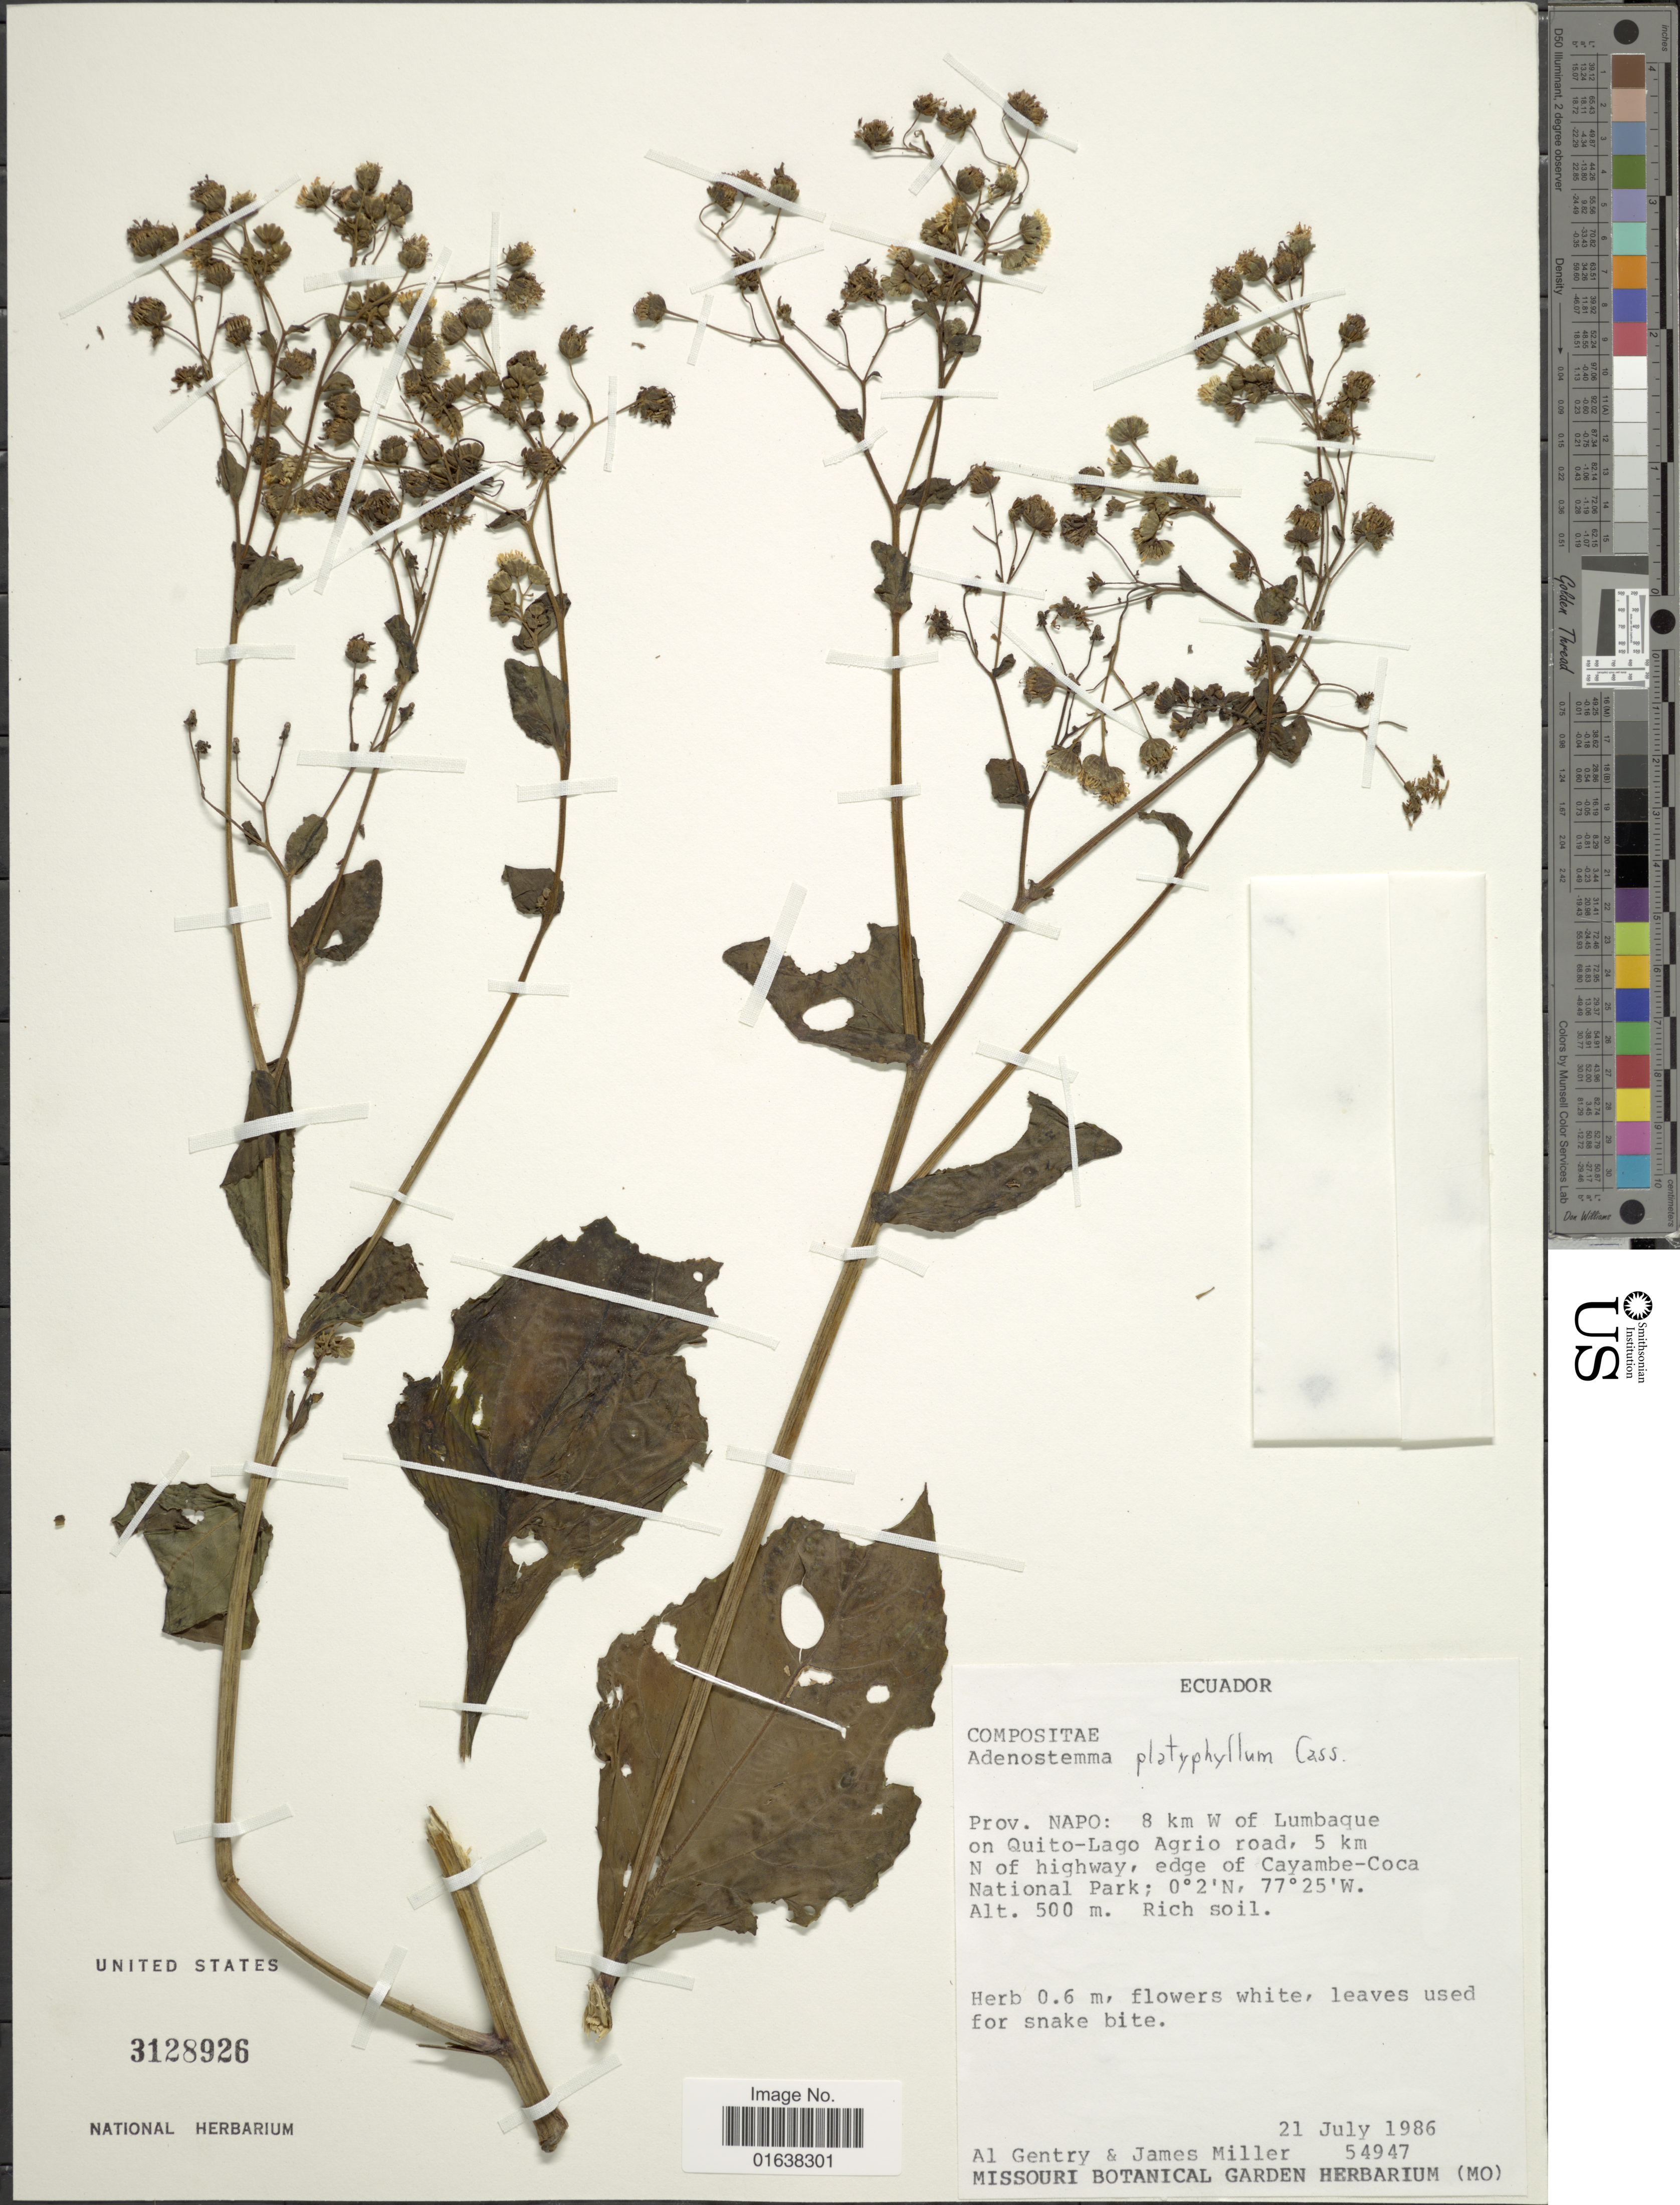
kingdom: Plantae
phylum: Tracheophyta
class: Magnoliopsida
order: Asterales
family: Asteraceae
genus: Adenostemma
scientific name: Adenostemma platyphyllum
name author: Cass.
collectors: A. H. Gentry & J. S. Miller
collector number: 54947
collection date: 1986-07-21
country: Ecuador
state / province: Napo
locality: Ecuador. Prov. Napo: 8 km W of Lumbaque on Quito-Lago Agrio road, 5 km N of highway, edge of Cayambe-Coca National Park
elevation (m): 500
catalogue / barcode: US 3128926